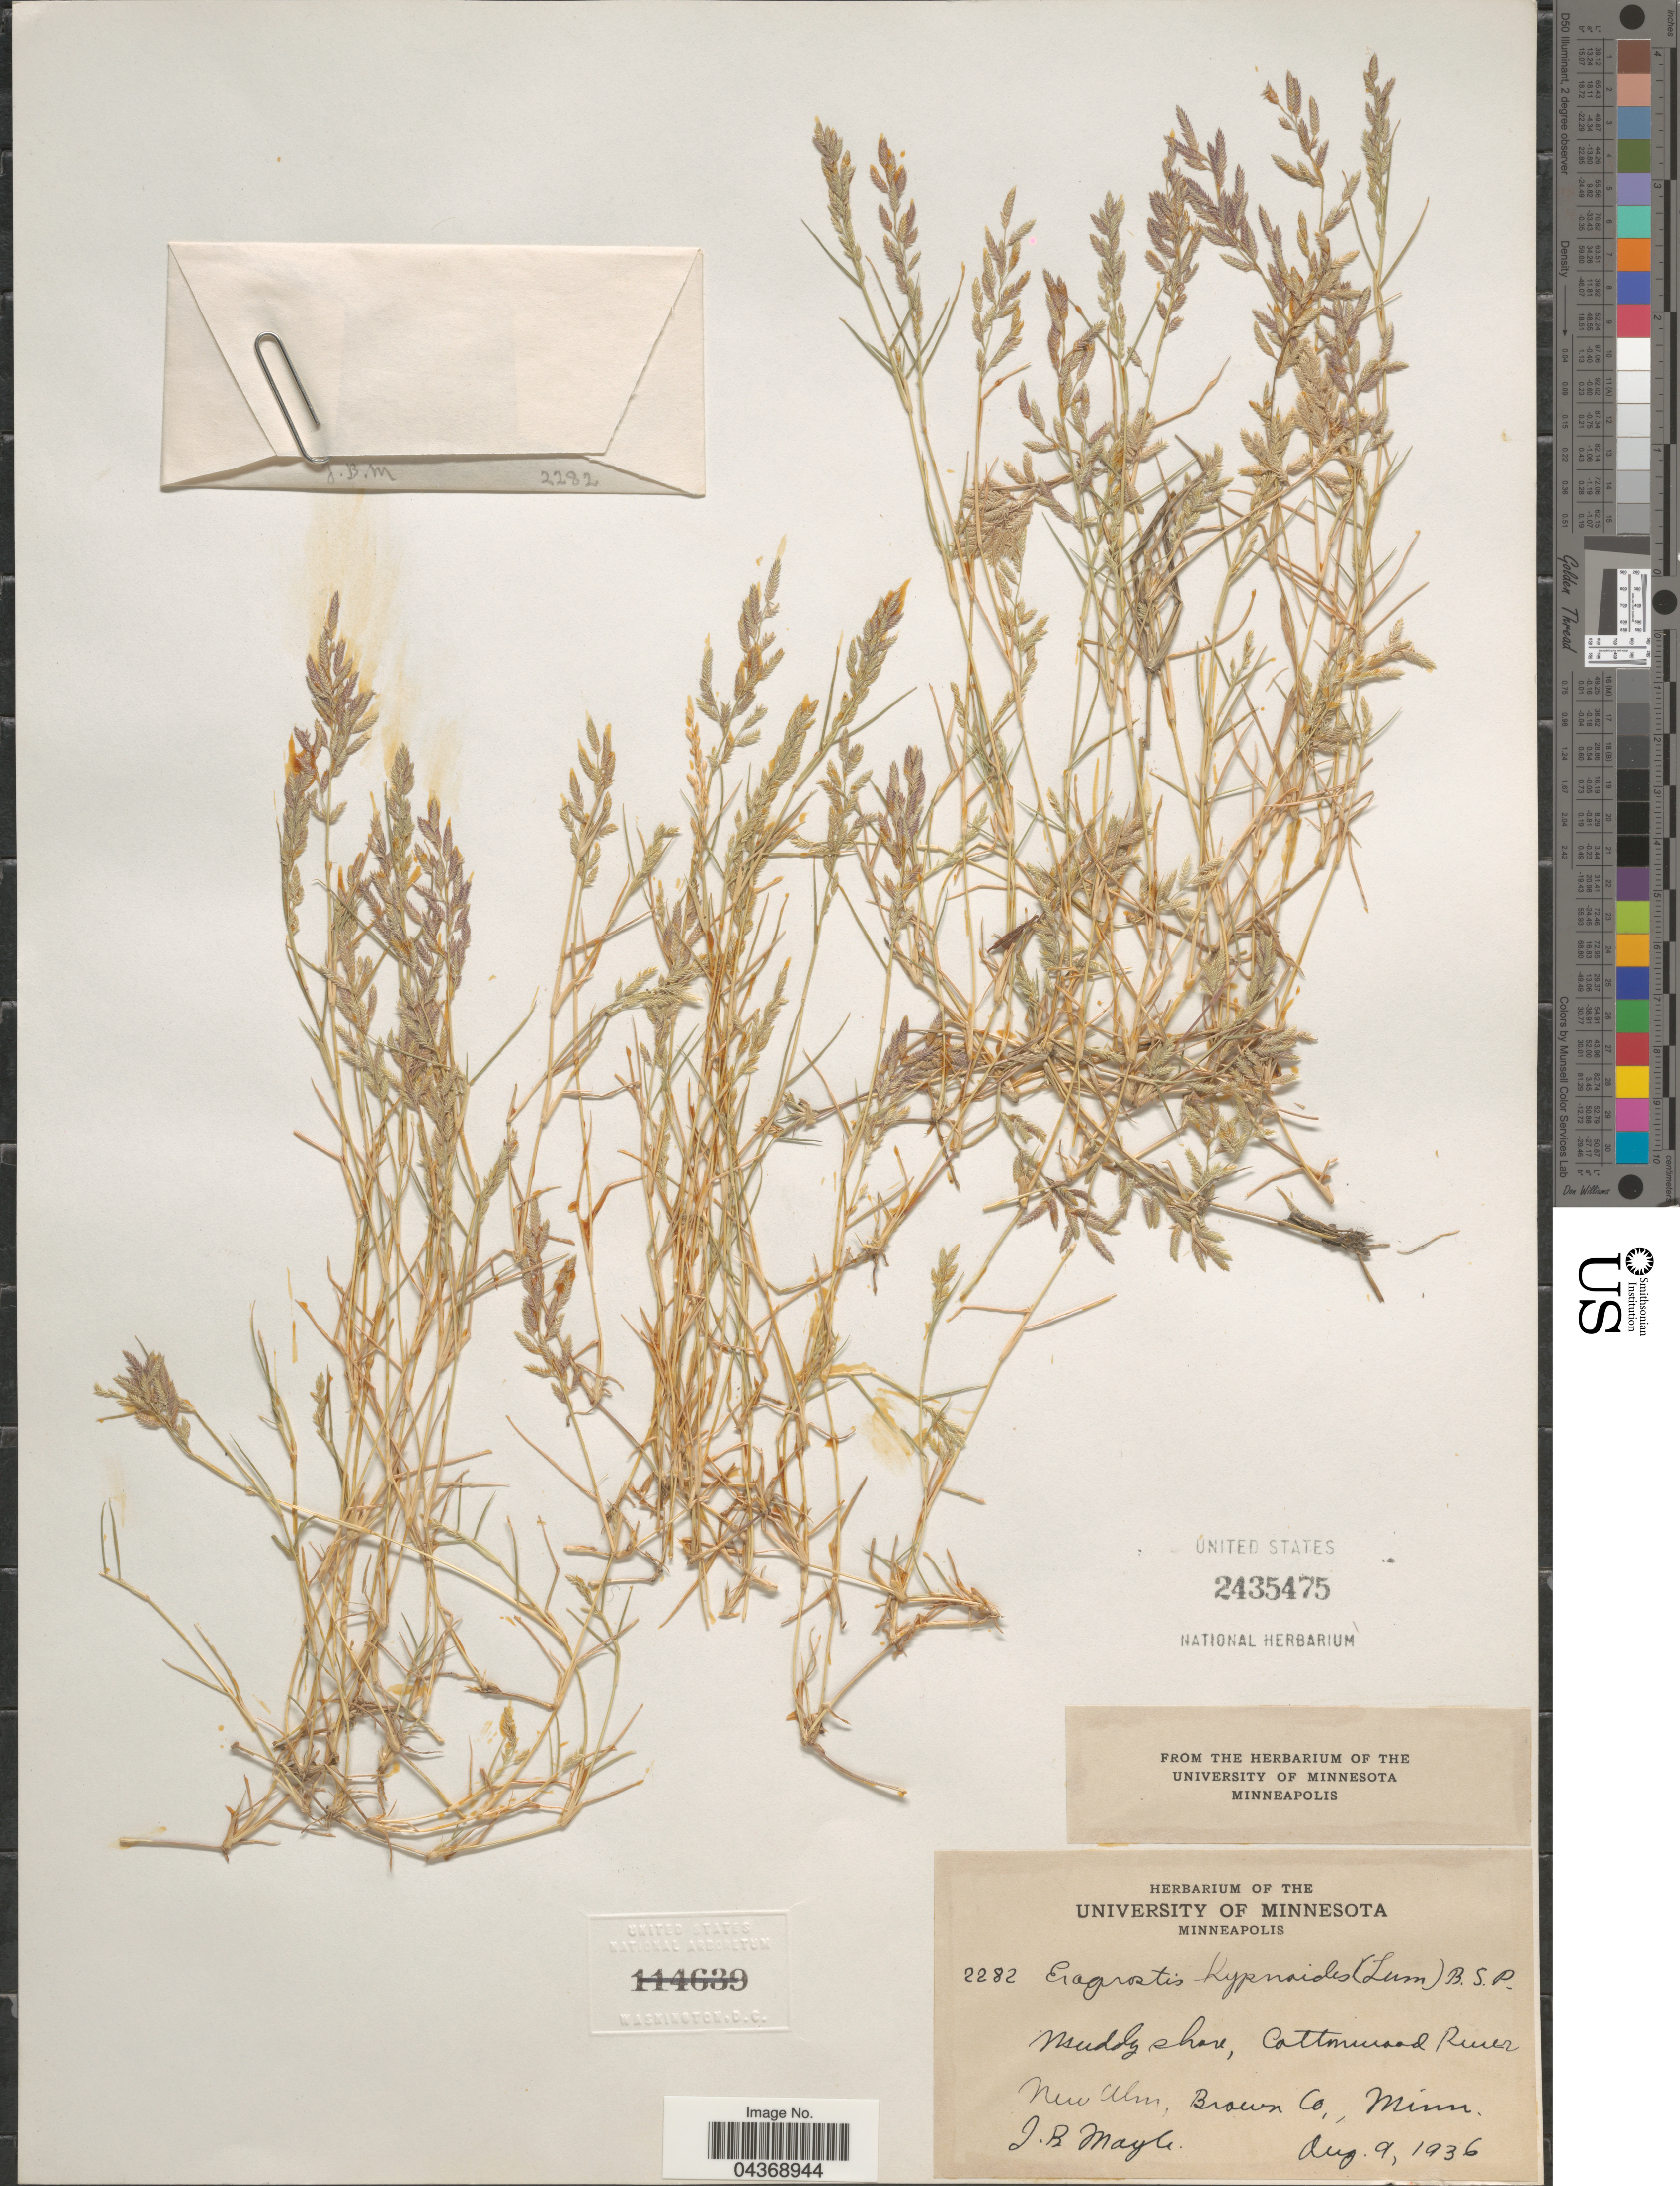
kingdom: Plantae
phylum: Tracheophyta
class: Liliopsida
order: Poales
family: Poaceae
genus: Eragrostis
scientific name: Eragrostis intermedia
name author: Hitchc.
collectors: J. B. Mayle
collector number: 2282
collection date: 1936-08-09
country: United States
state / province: Minnesota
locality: Cottonwood River. New Ulm, Brown Co.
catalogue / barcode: US 2435475